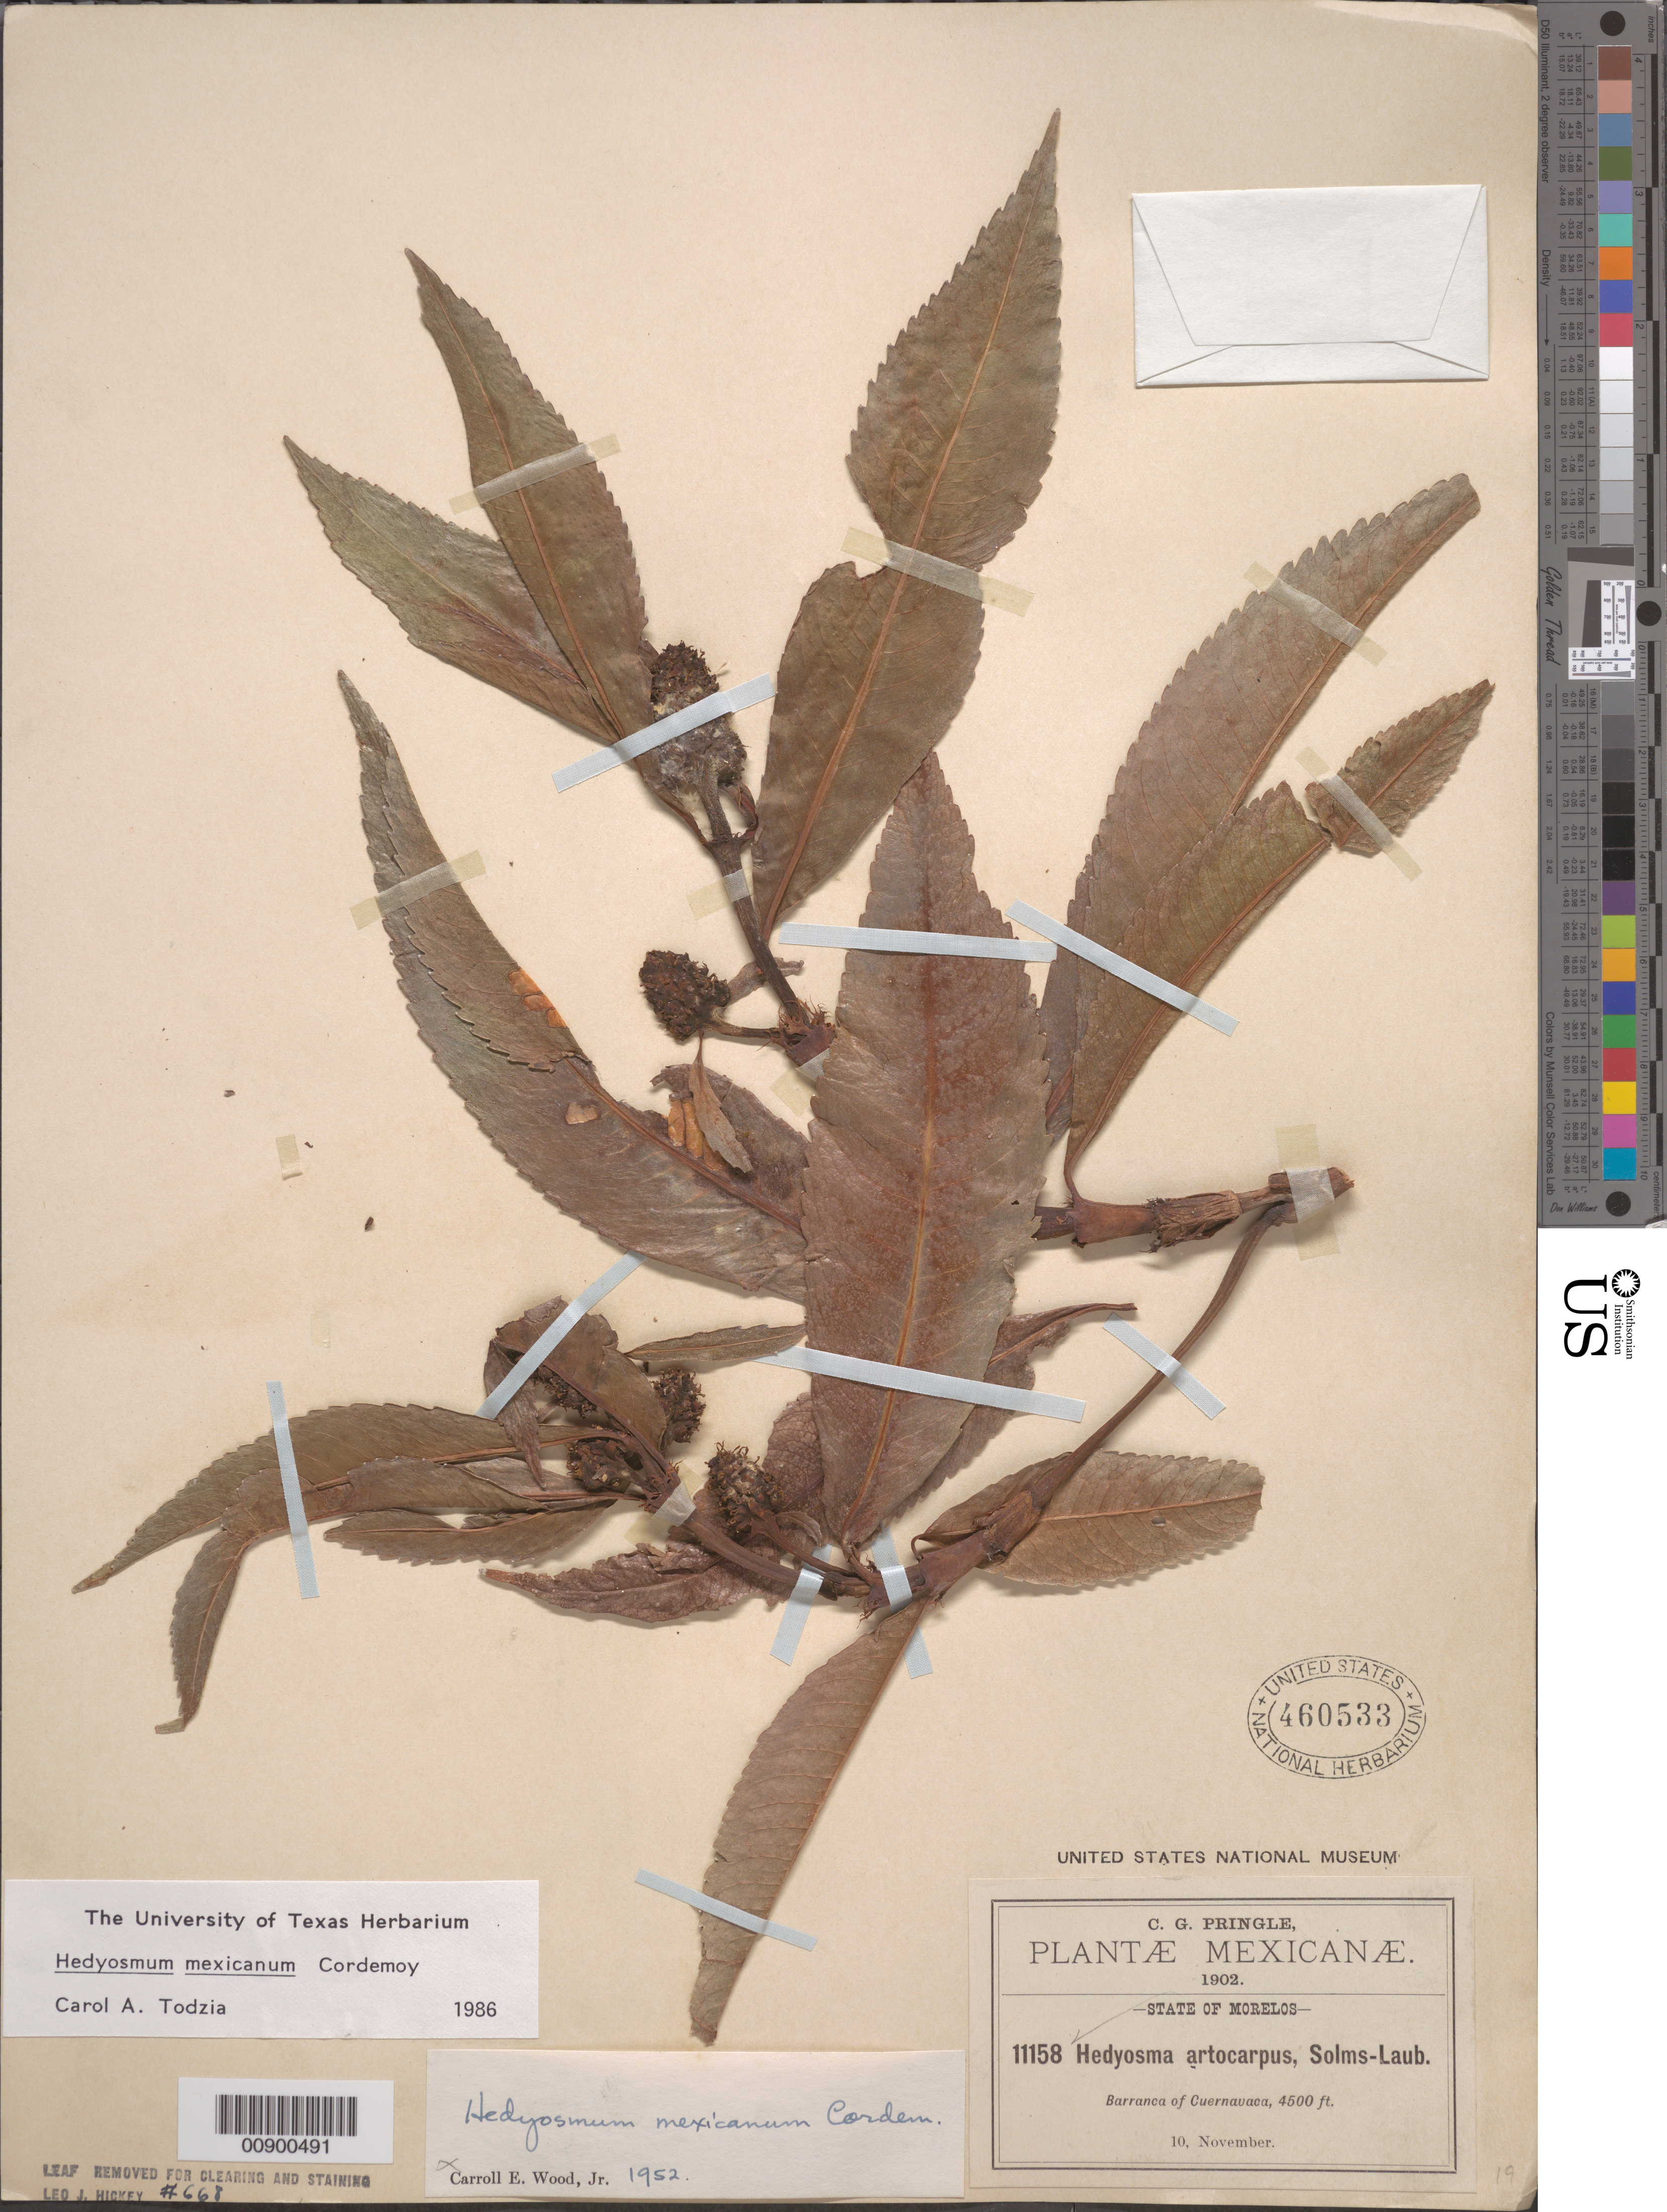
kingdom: Plantae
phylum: Tracheophyta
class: Magnoliopsida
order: Chloranthales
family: Chloranthaceae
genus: Hedyosmum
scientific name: Hedyosmum mexicanum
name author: C. Cordem.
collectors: C. G. Pringle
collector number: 11158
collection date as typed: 10 Nov 1902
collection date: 1902-11-10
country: Mexico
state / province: Morelos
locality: Barranca of Cuernavaca, Morelos.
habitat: Barranca.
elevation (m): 1372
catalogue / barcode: US 460533